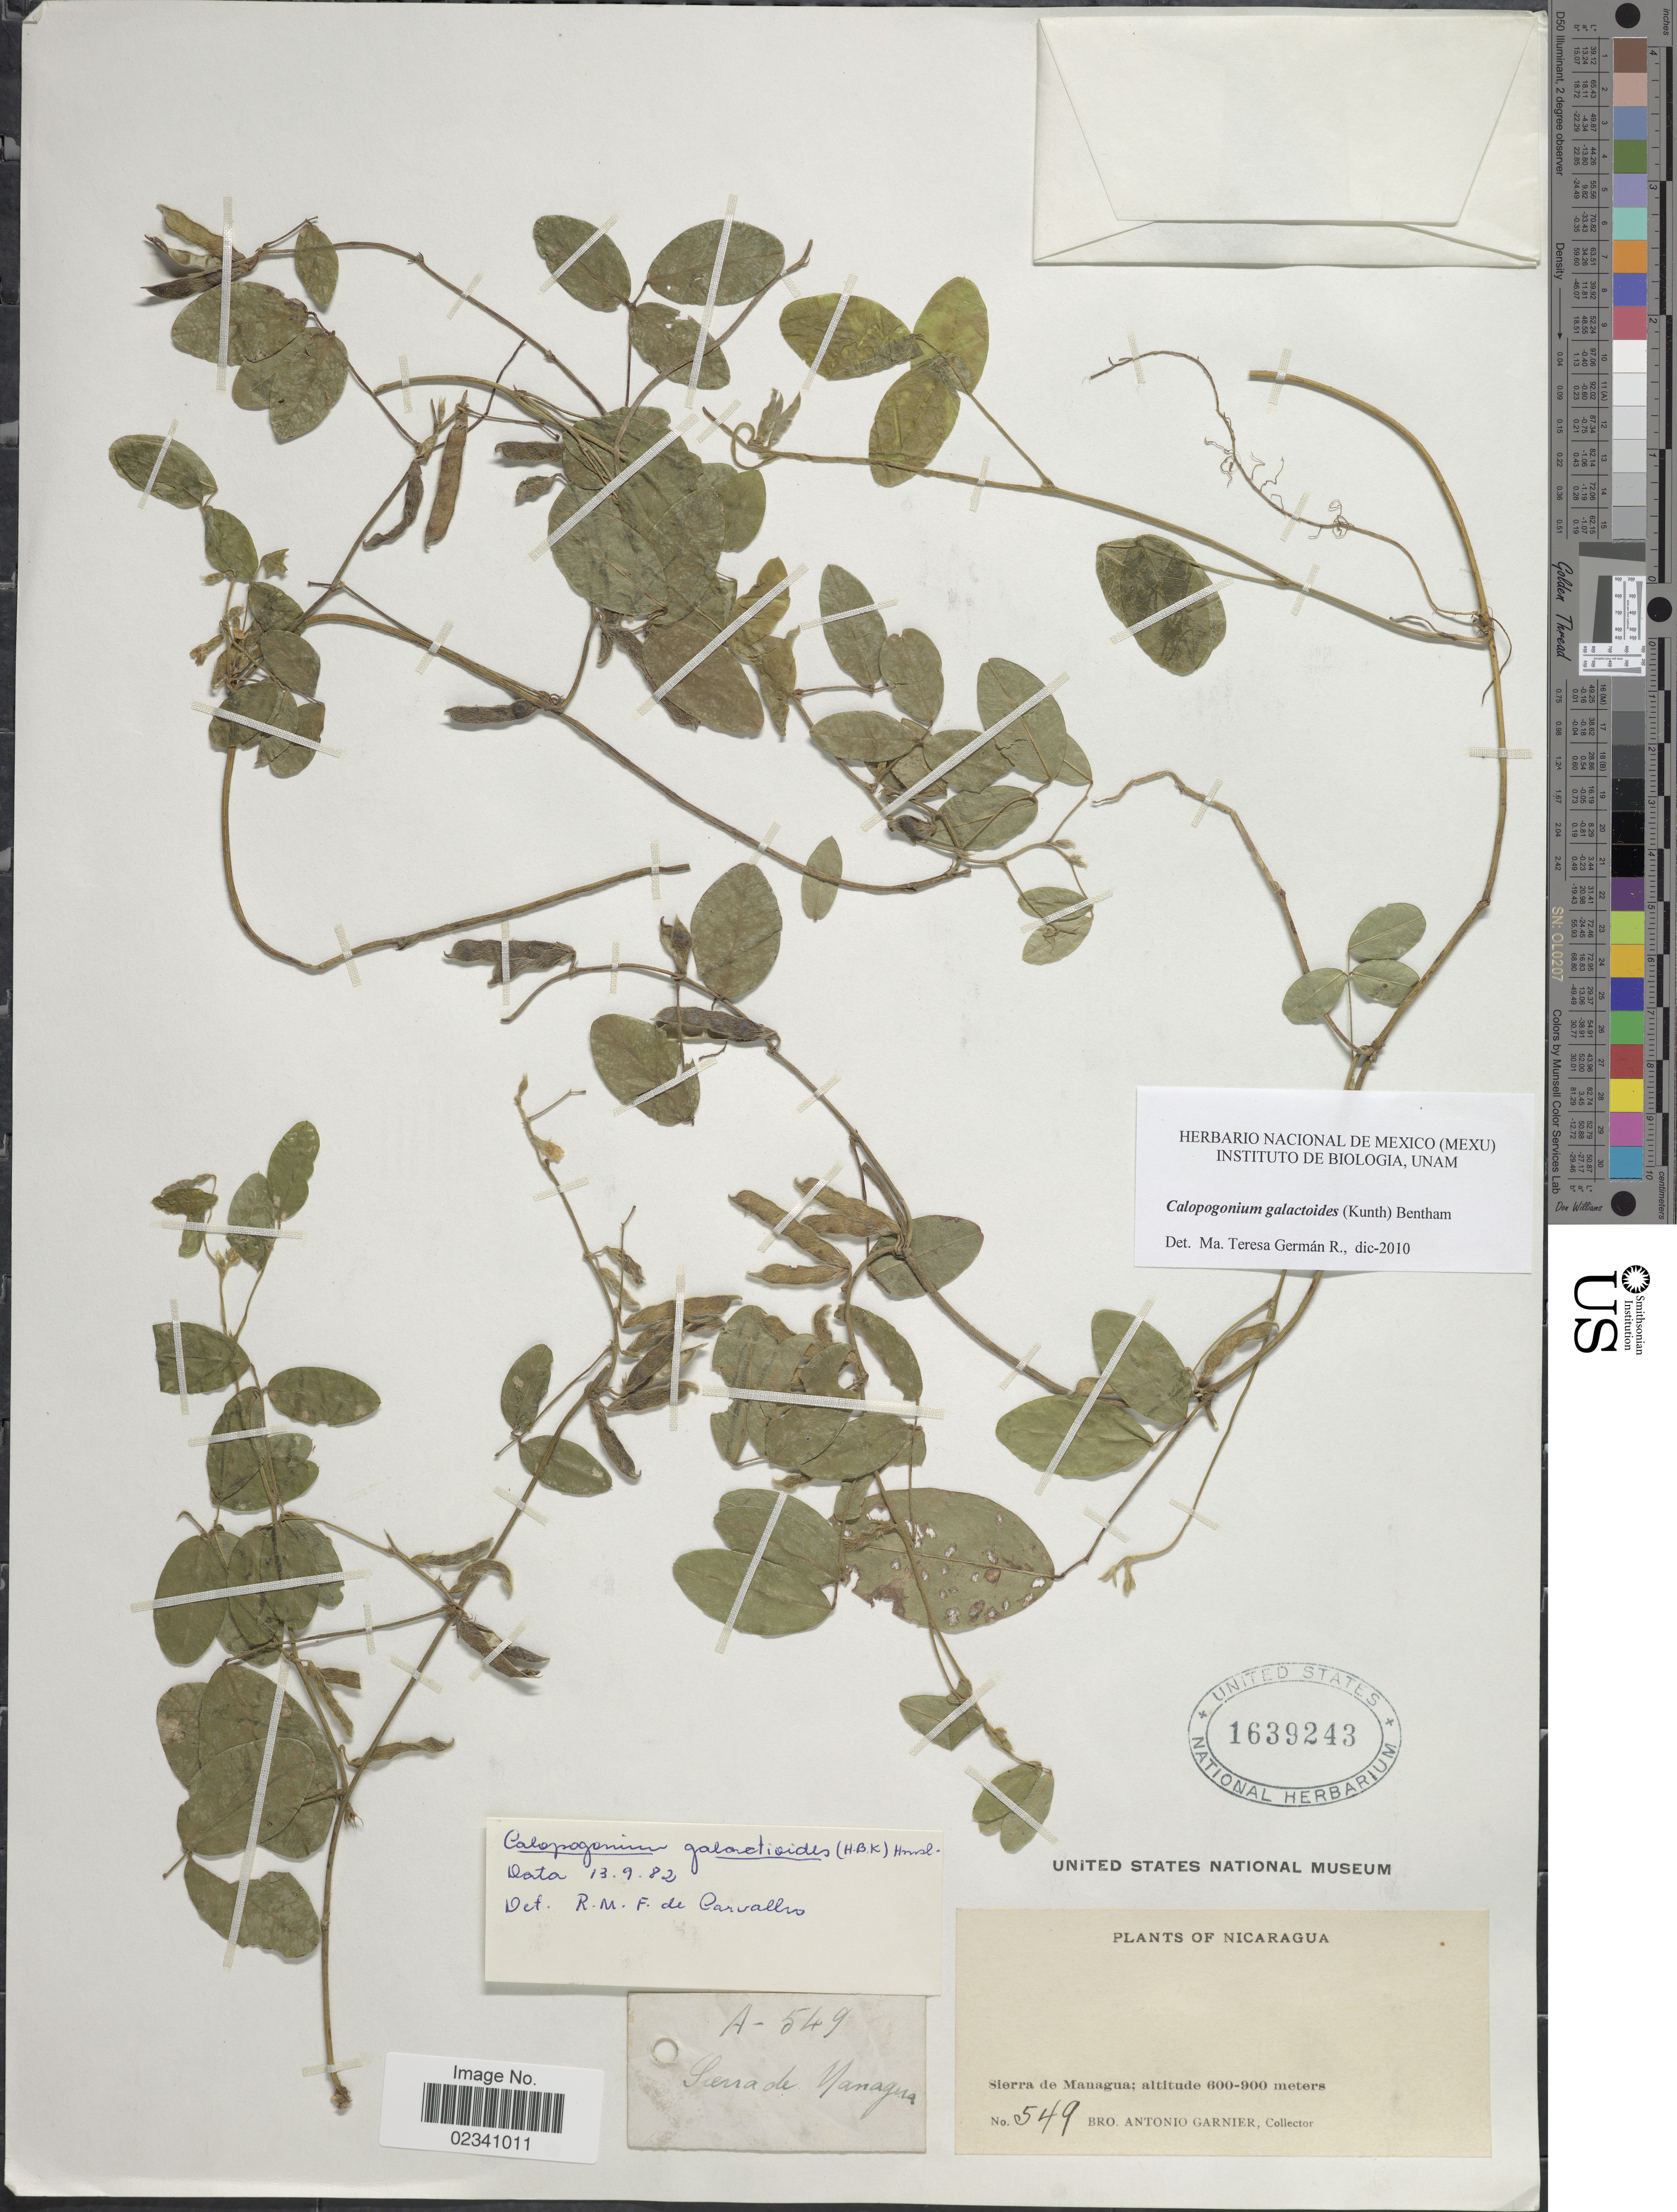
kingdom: Plantae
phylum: Tracheophyta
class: Magnoliopsida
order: Fabales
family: Fabaceae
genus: Calopogonium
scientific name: Calopogonium galactioides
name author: (Kunth) Hemsl.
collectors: Bro. A. Garnier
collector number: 549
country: Nicaragua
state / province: Managua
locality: Sierra de Managua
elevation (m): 600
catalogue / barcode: US 1639243